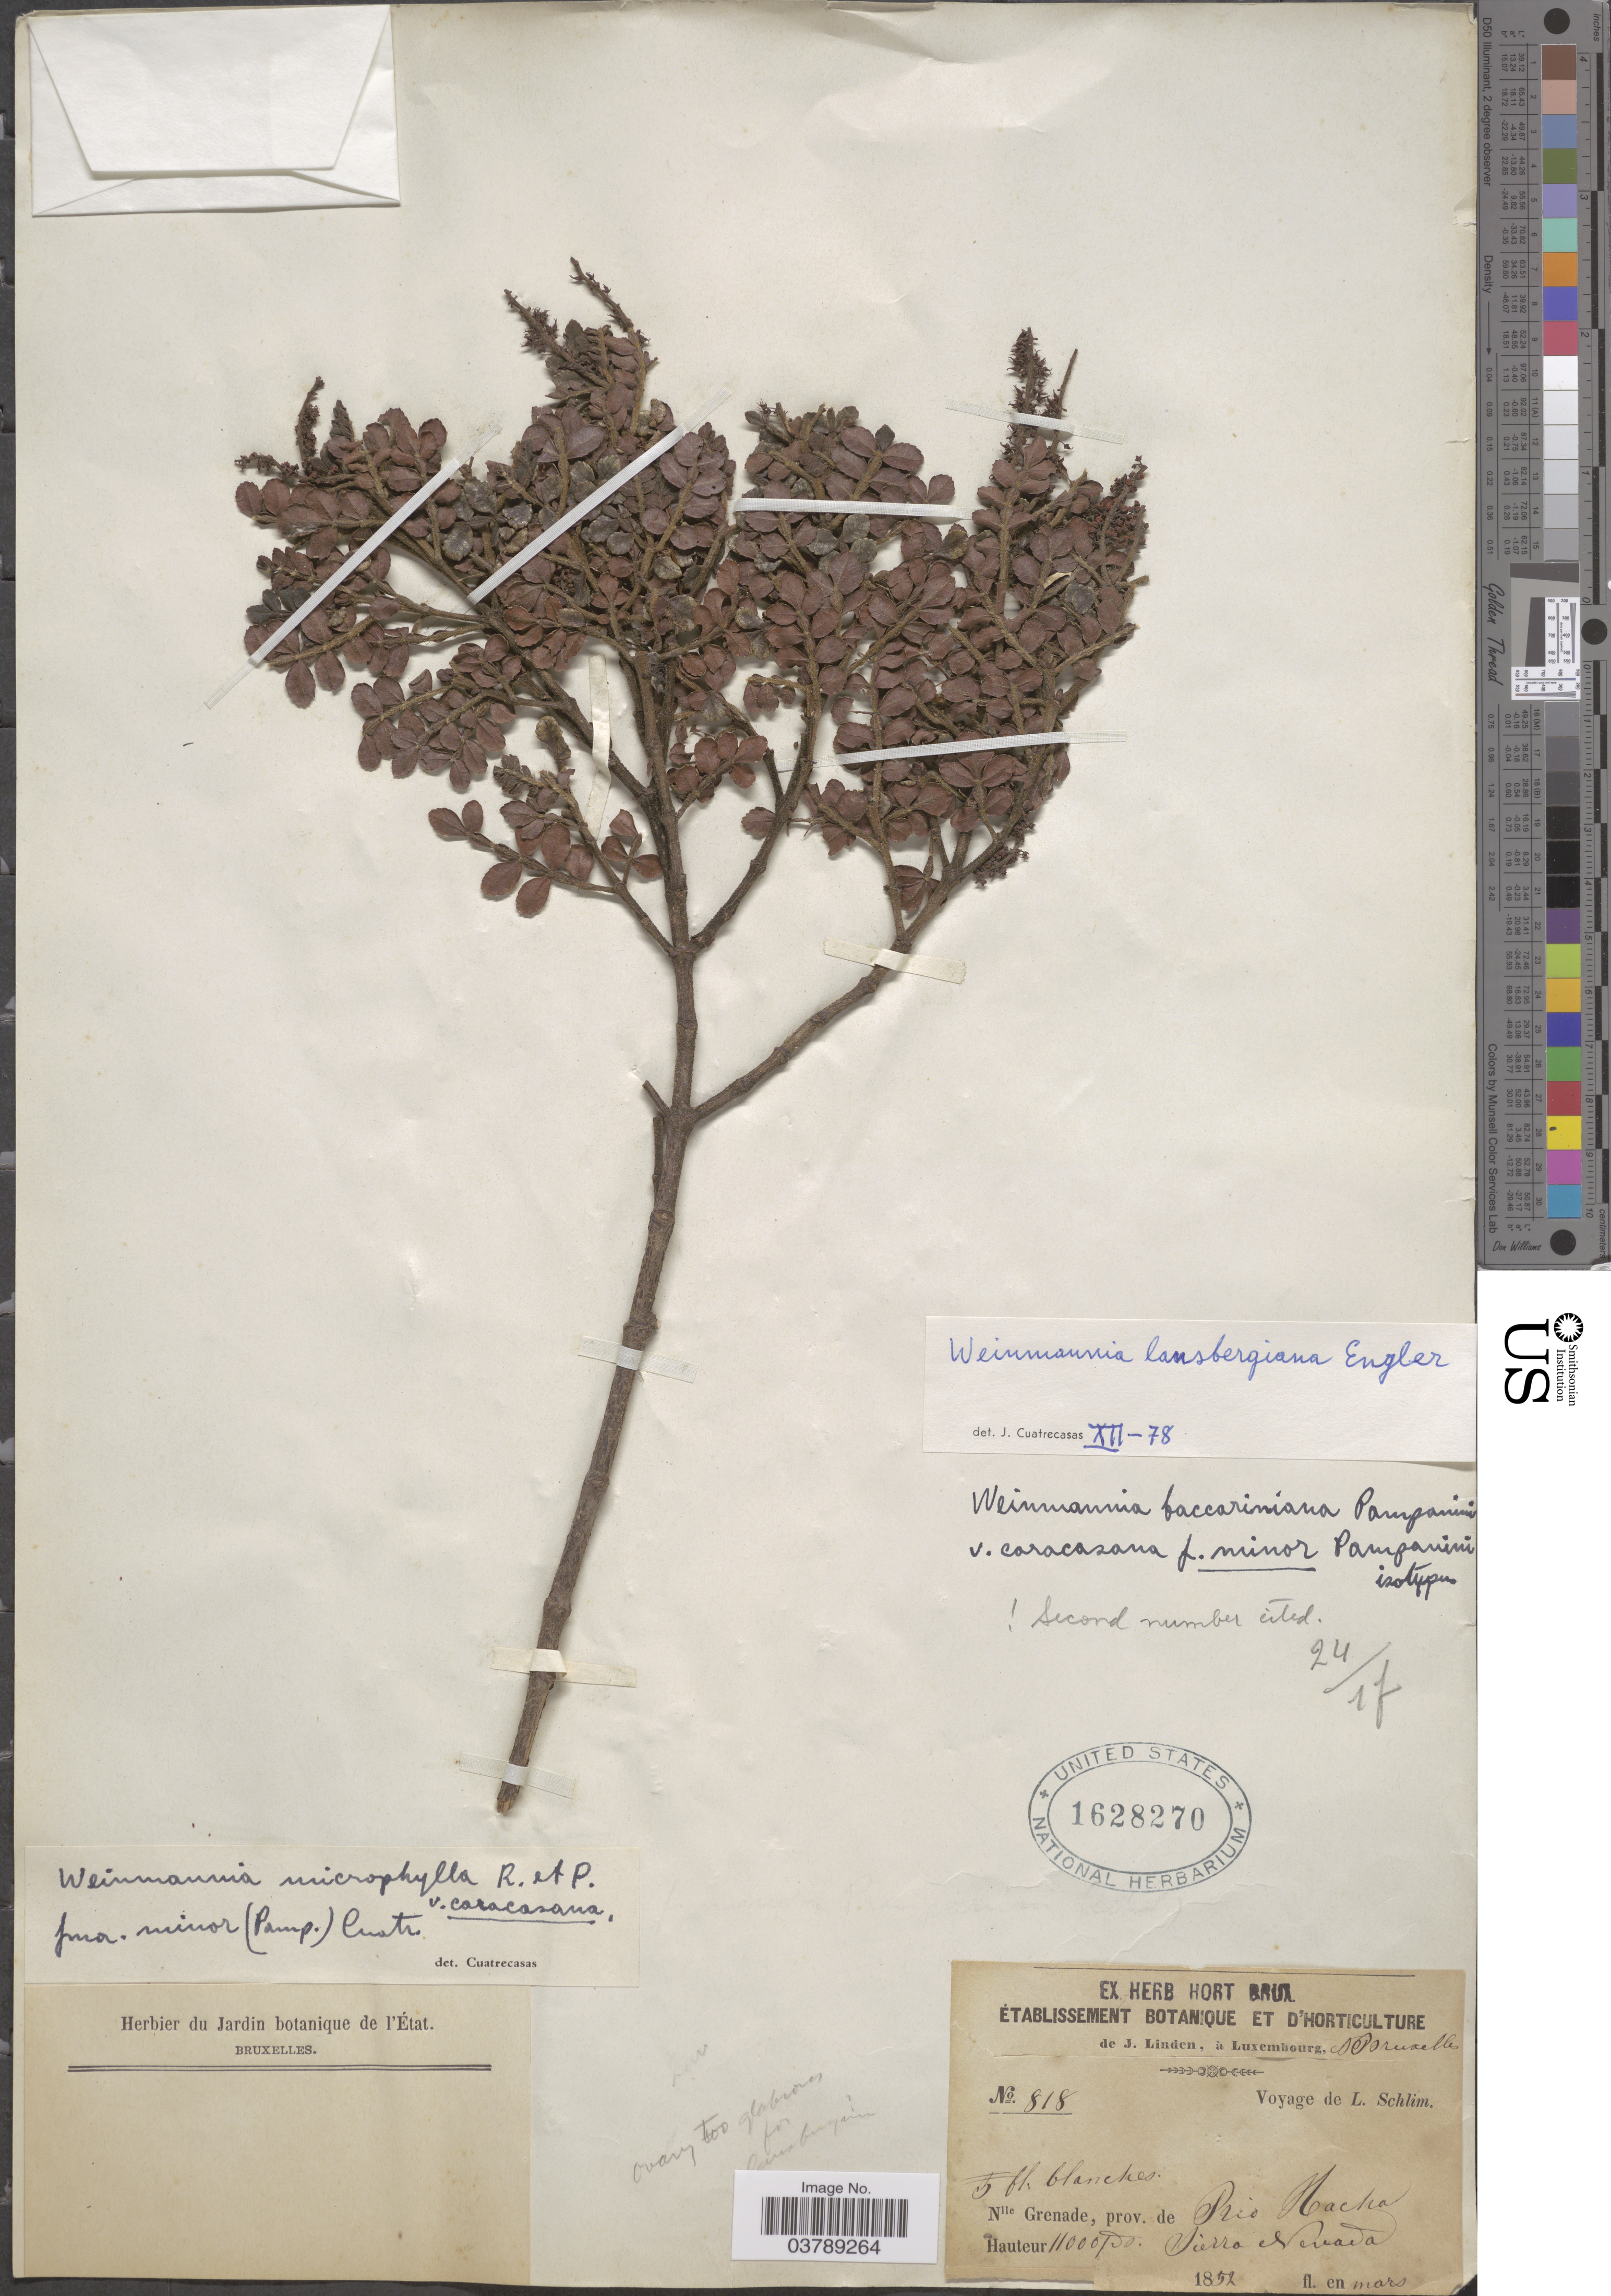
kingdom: Plantae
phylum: Tracheophyta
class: Magnoliopsida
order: Oxalidales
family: Cunoniaceae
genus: Weinmannia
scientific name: Weinmannia lansbergiana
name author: Engl.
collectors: L. Schlim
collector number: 818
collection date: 1852-03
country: Colombia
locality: Nlle Grenade, prov. de Rio Hacha. Sierra Nevada.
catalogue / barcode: US 1628270